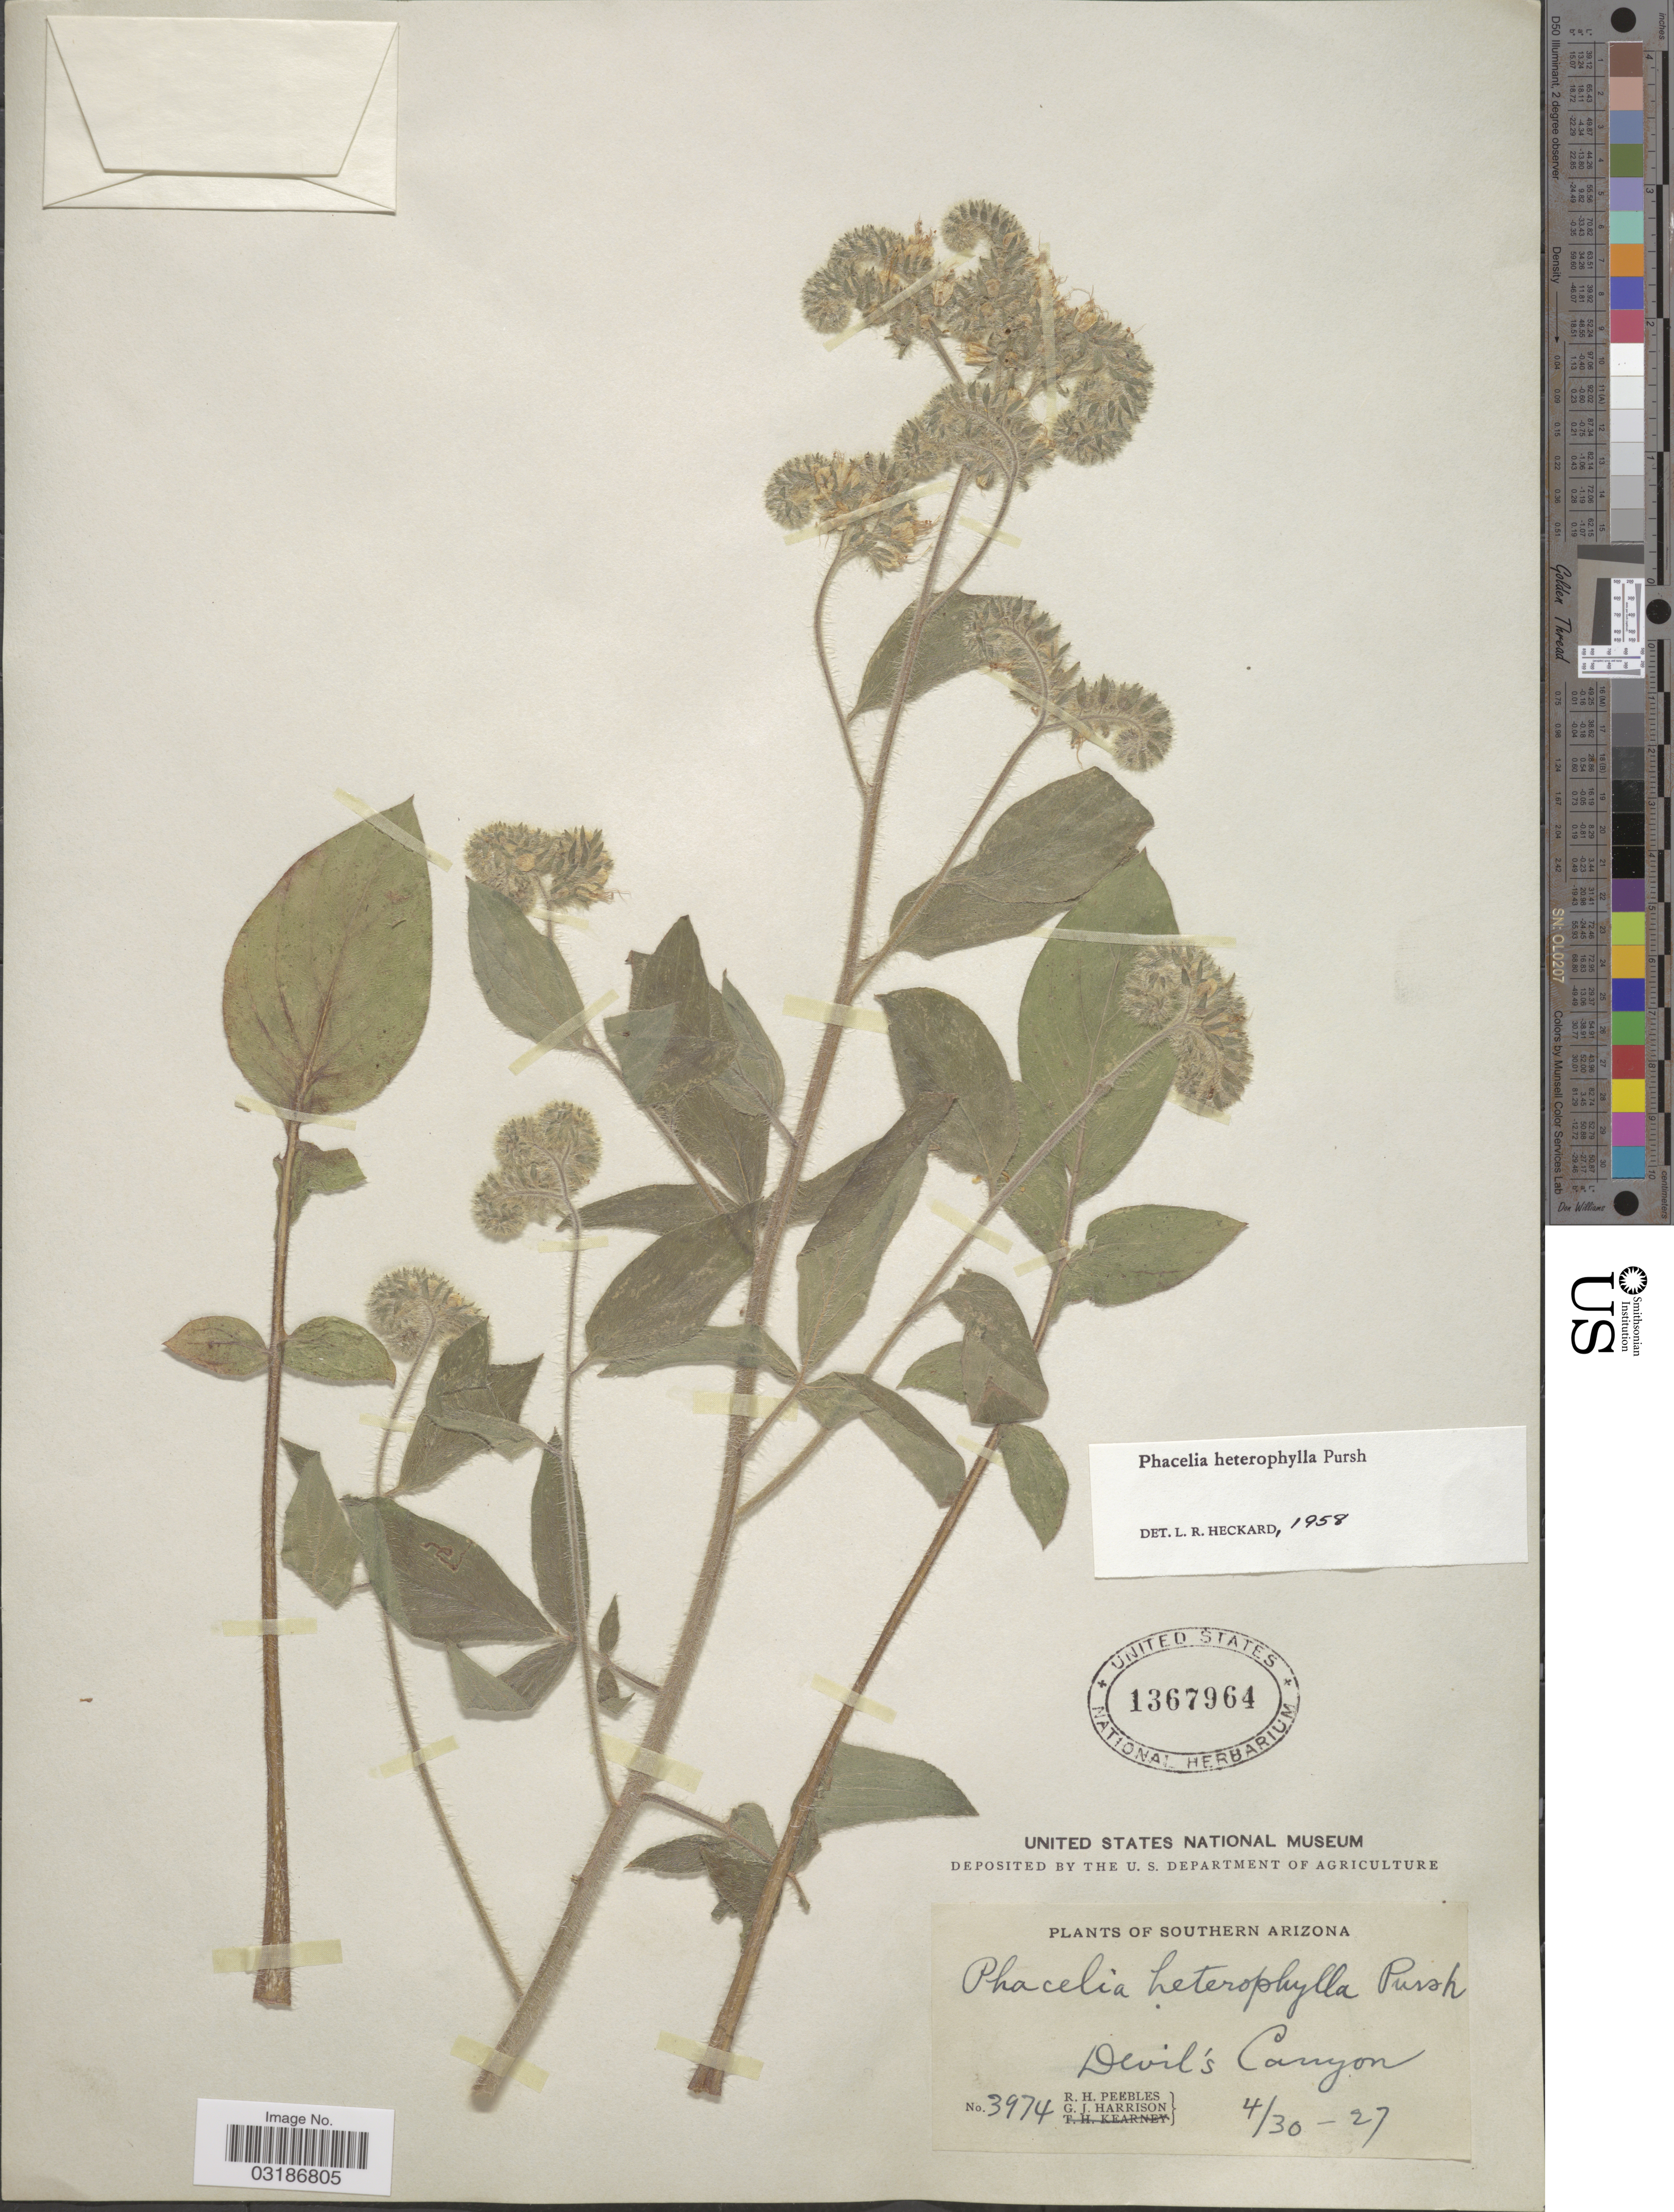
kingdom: Plantae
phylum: Tracheophyta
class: Magnoliopsida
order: Boraginales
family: Hydrophyllaceae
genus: Phacelia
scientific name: Phacelia heterophylla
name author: Pursh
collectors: R. H. Peebles & G. J. Harrison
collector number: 3974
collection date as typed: Transcribed d/m/y: 30/4/27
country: United States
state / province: Arizona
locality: Southern Arizona. Devil's Canyon.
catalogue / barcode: US 1367964